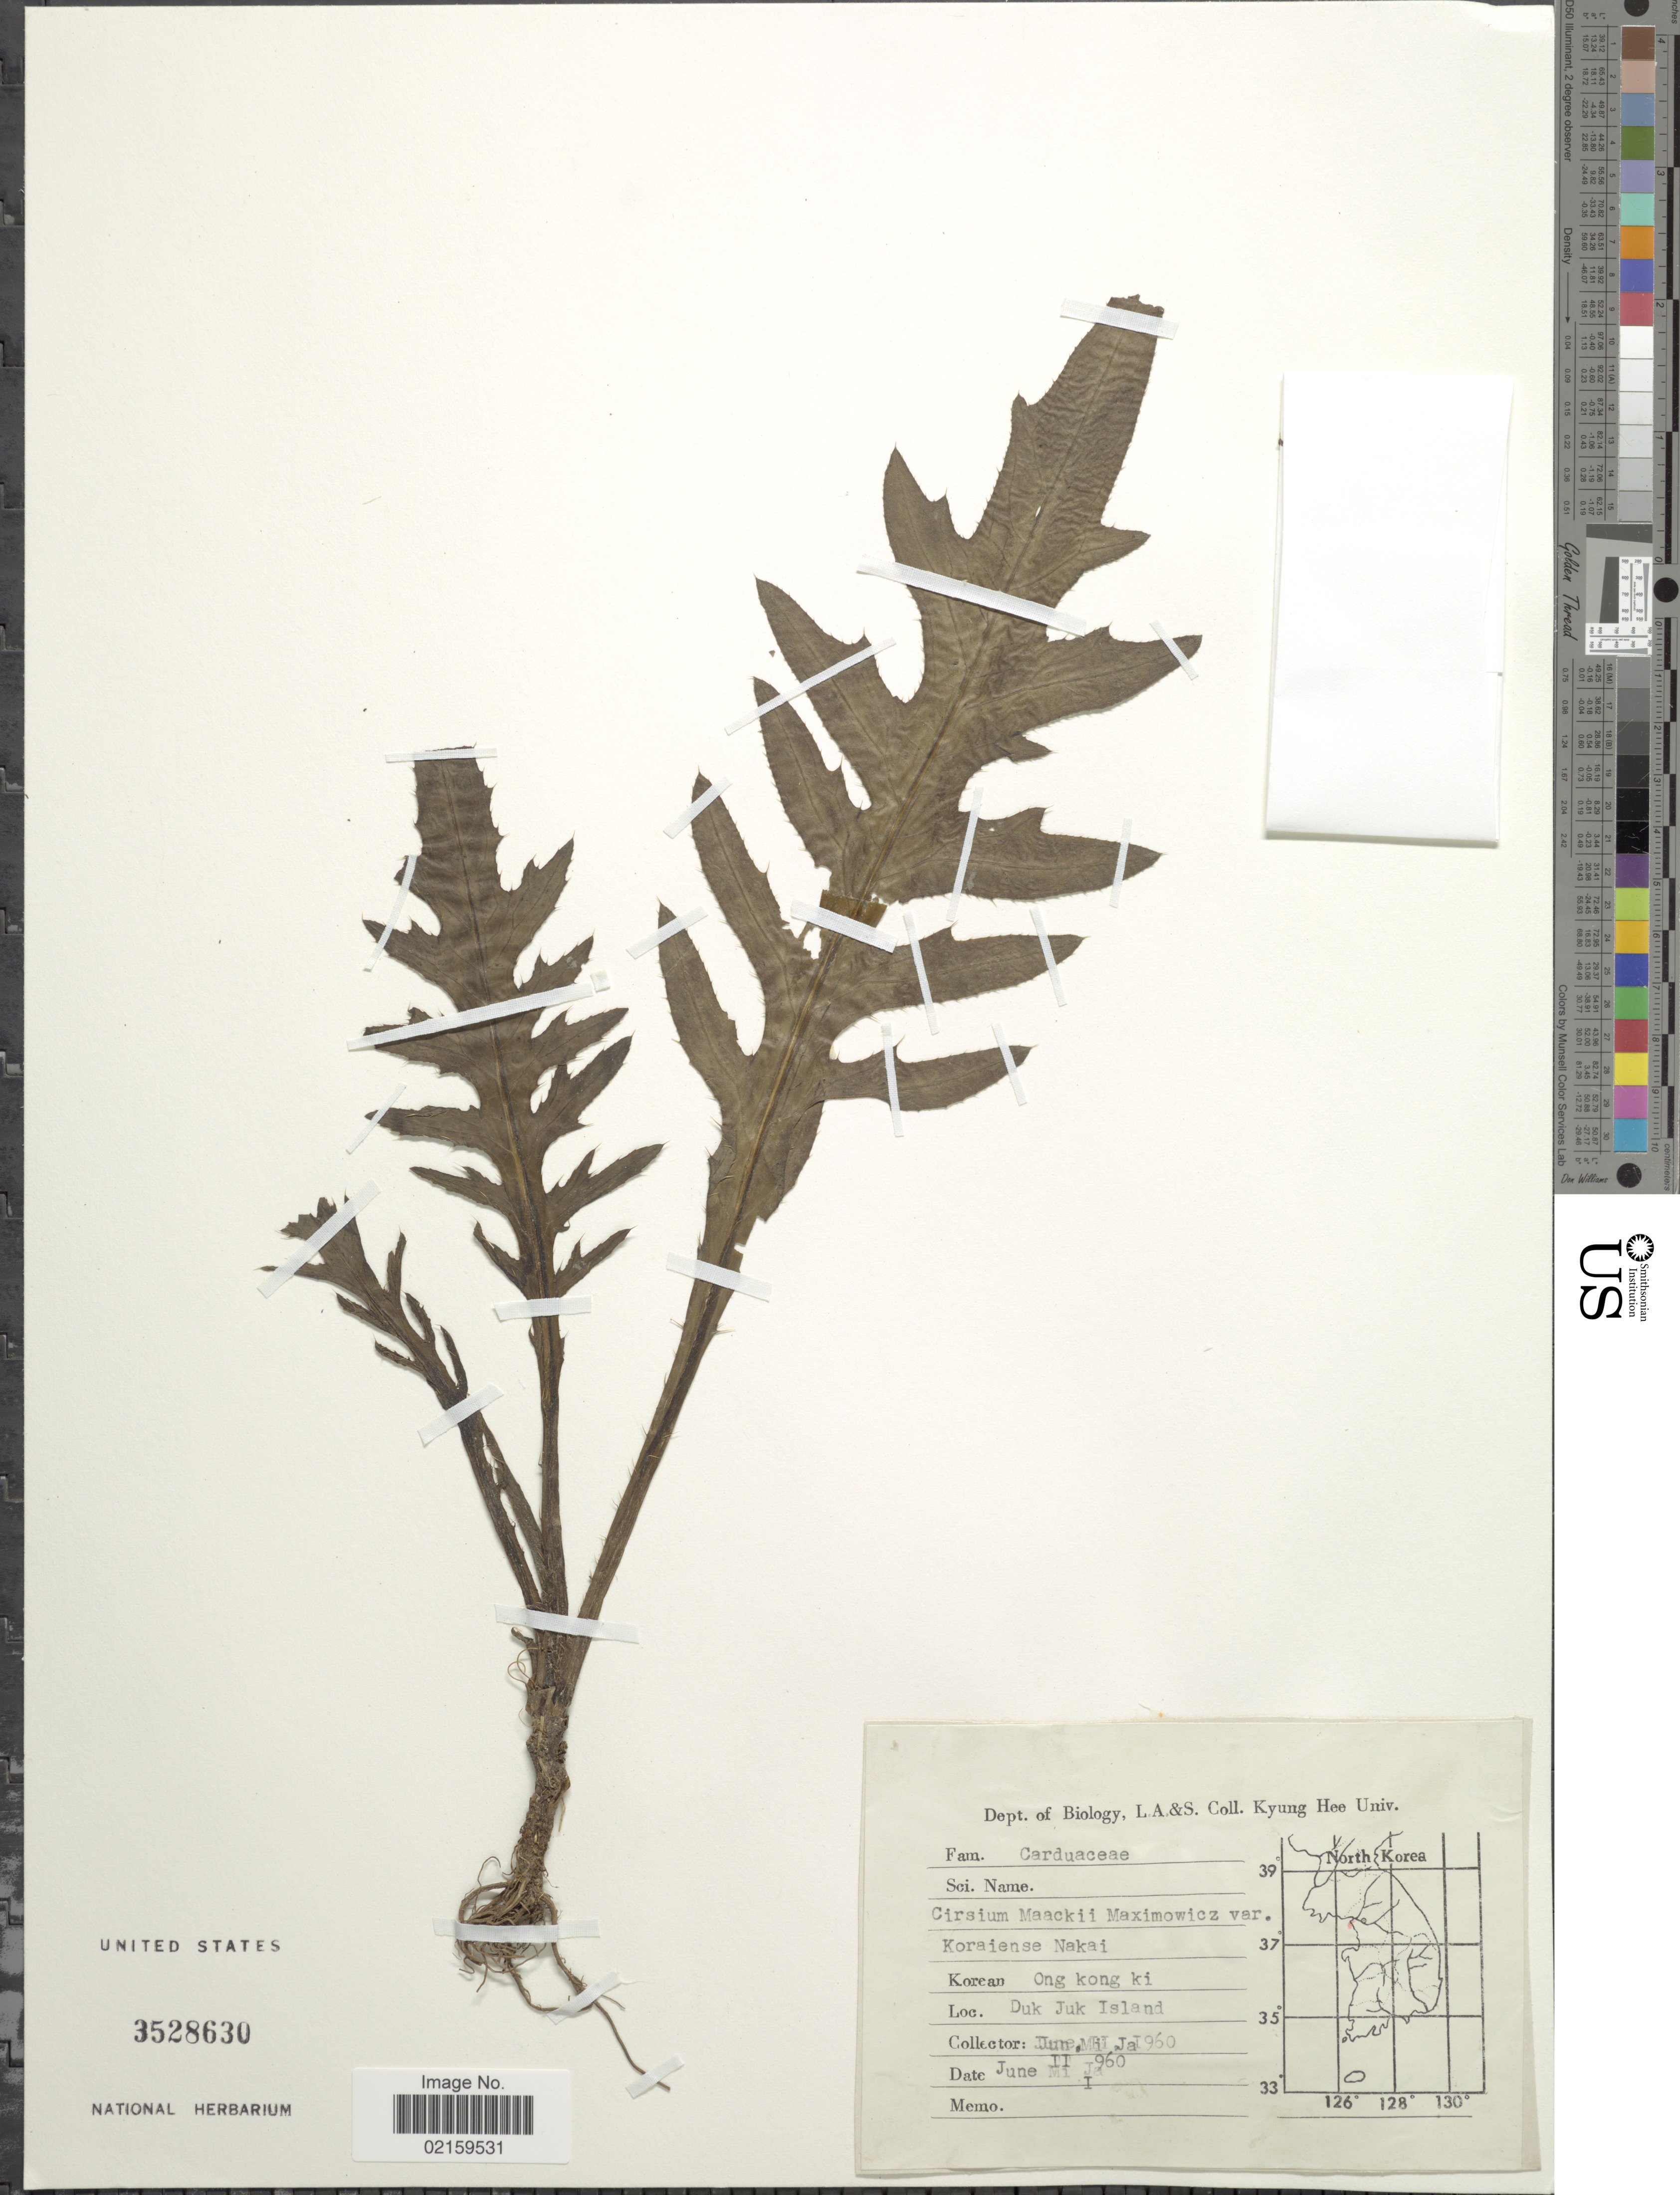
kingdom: Plantae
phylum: Tracheophyta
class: Magnoliopsida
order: Asterales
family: Asteraceae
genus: Cirsium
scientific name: Cirsium japonicum var. maackii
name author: (Maxim.) Matsum.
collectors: Jun Mi Ja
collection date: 1960-06-11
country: South Korea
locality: Duk Juk Island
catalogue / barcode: US 3528630